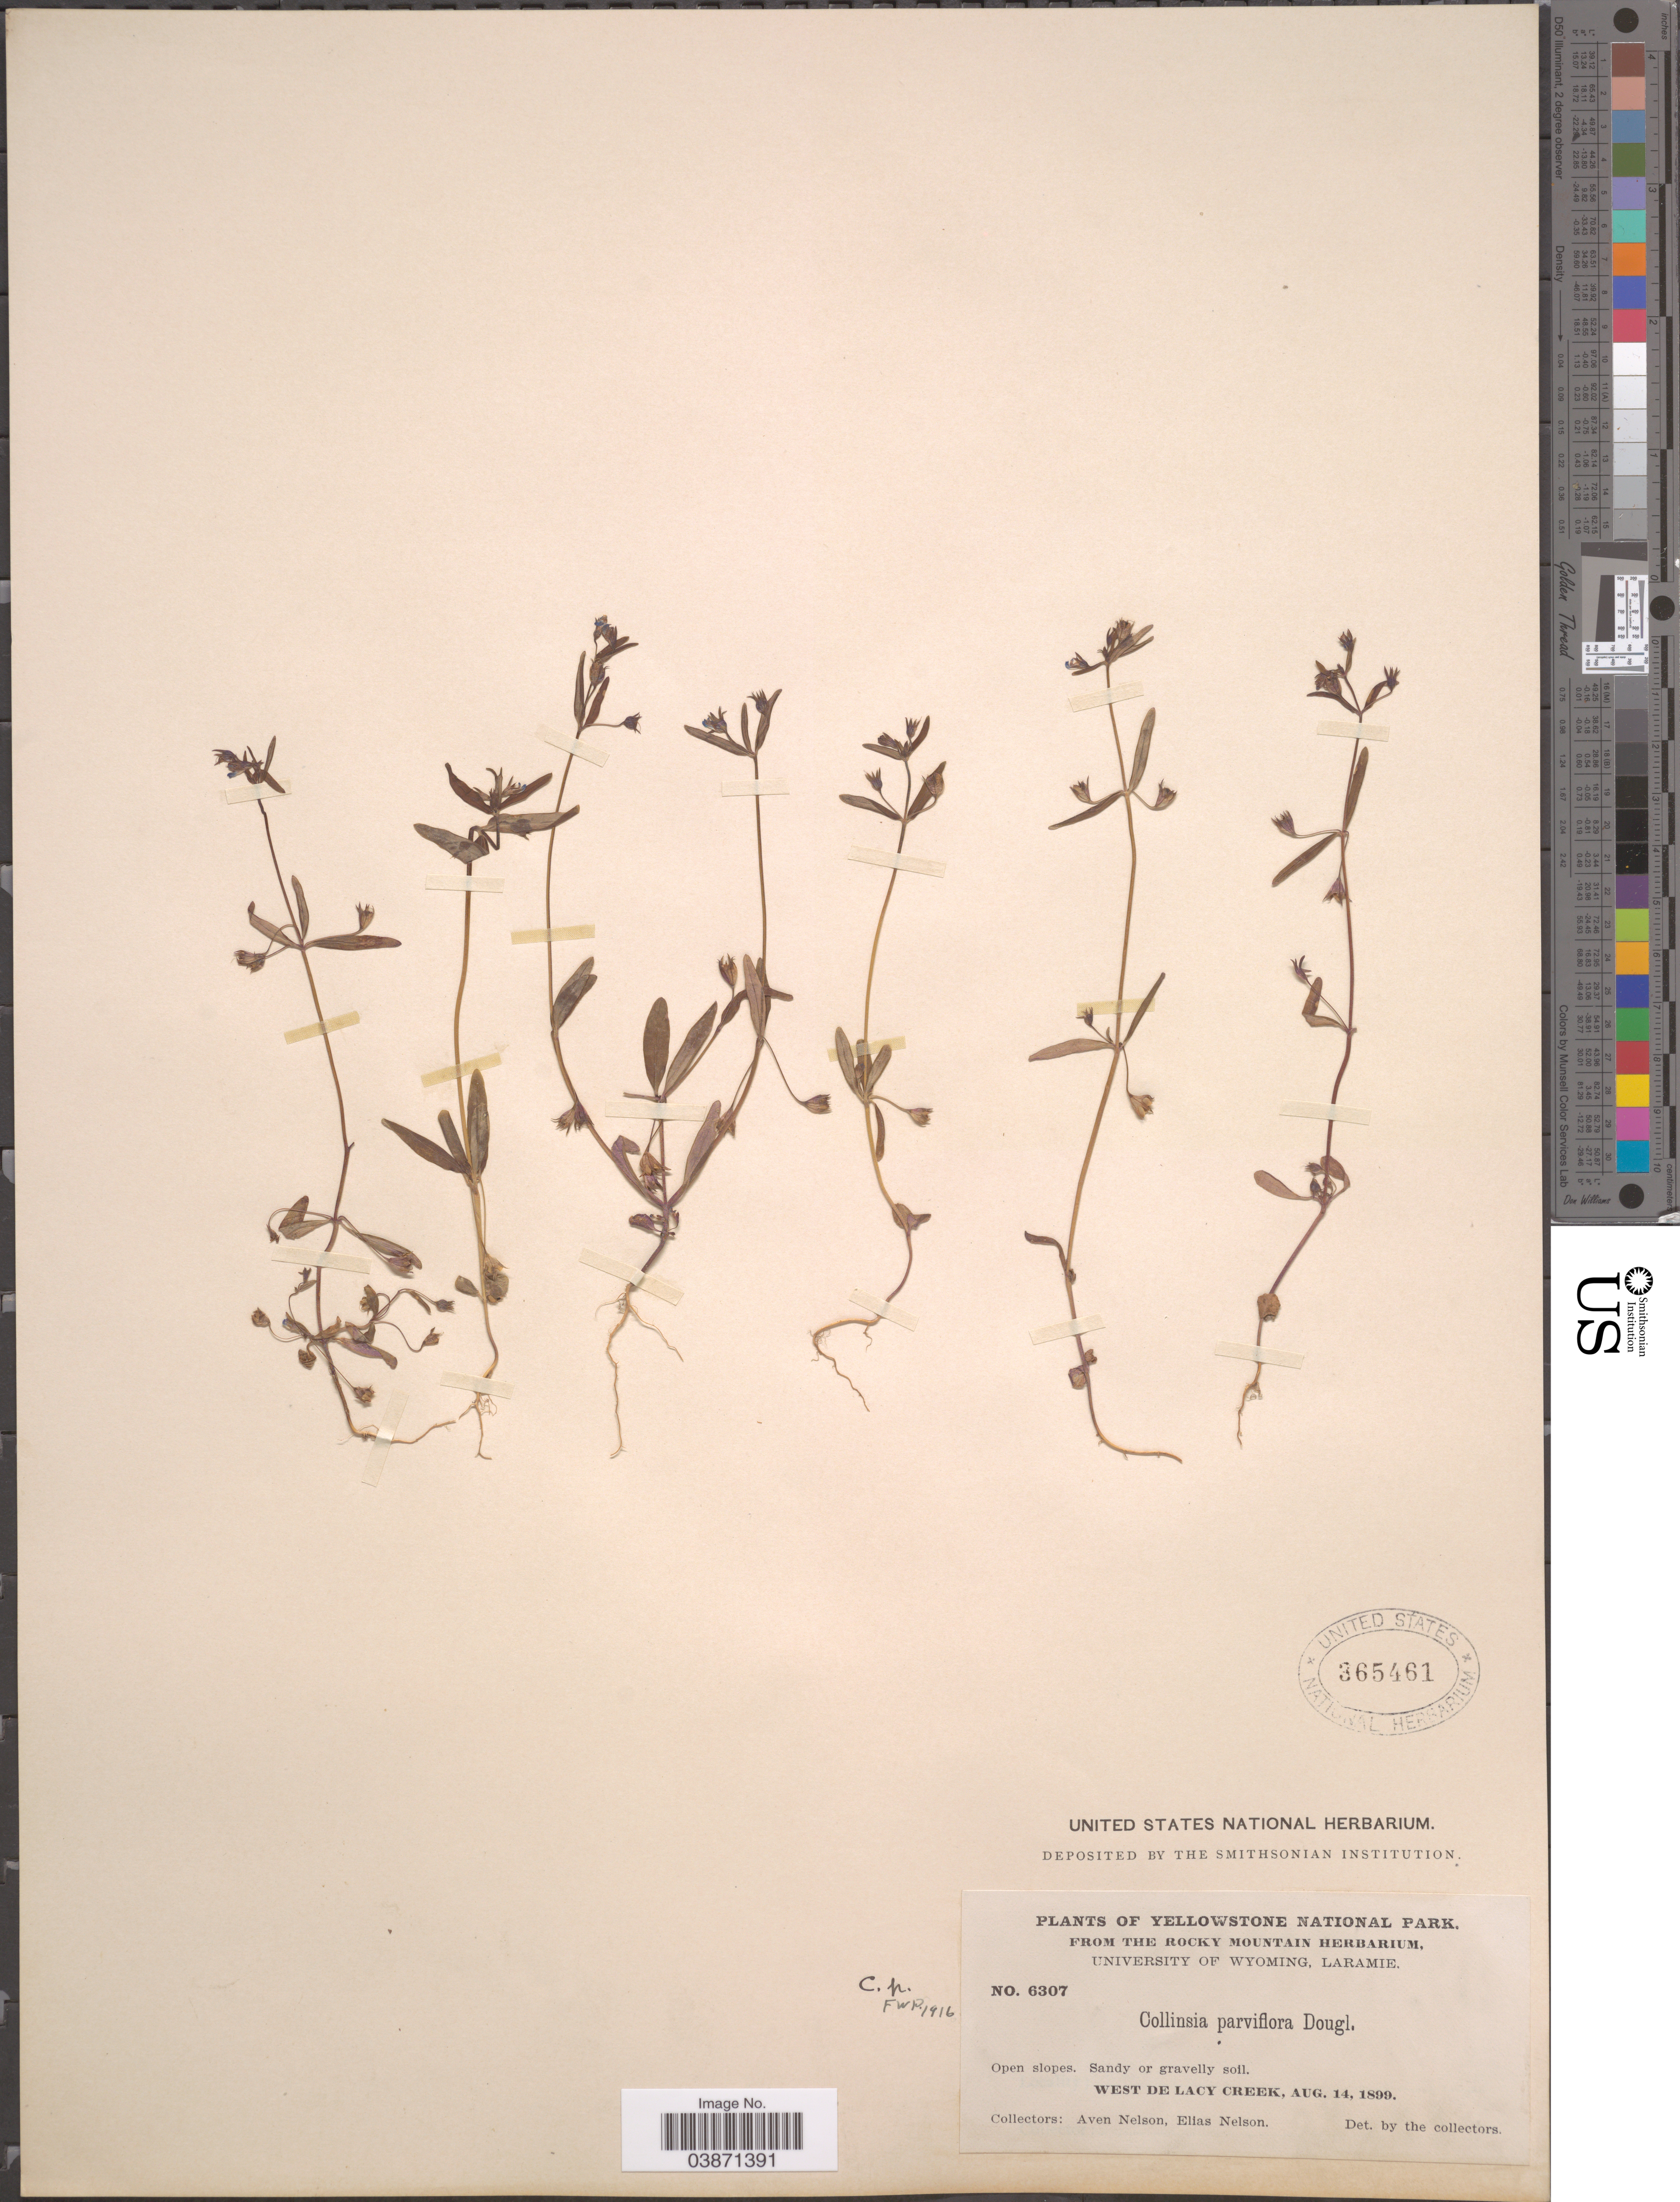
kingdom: Plantae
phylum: Tracheophyta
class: Magnoliopsida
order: Lamiales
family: Plantaginaceae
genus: Collinsia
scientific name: Collinsia parviflora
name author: Douglas ex Lindl.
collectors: A. Nelson & E. Nelson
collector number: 6307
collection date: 1899-08-14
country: United States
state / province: Wyoming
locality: Yellowstone National Park. West De Lacy Creek.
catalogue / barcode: US 365461